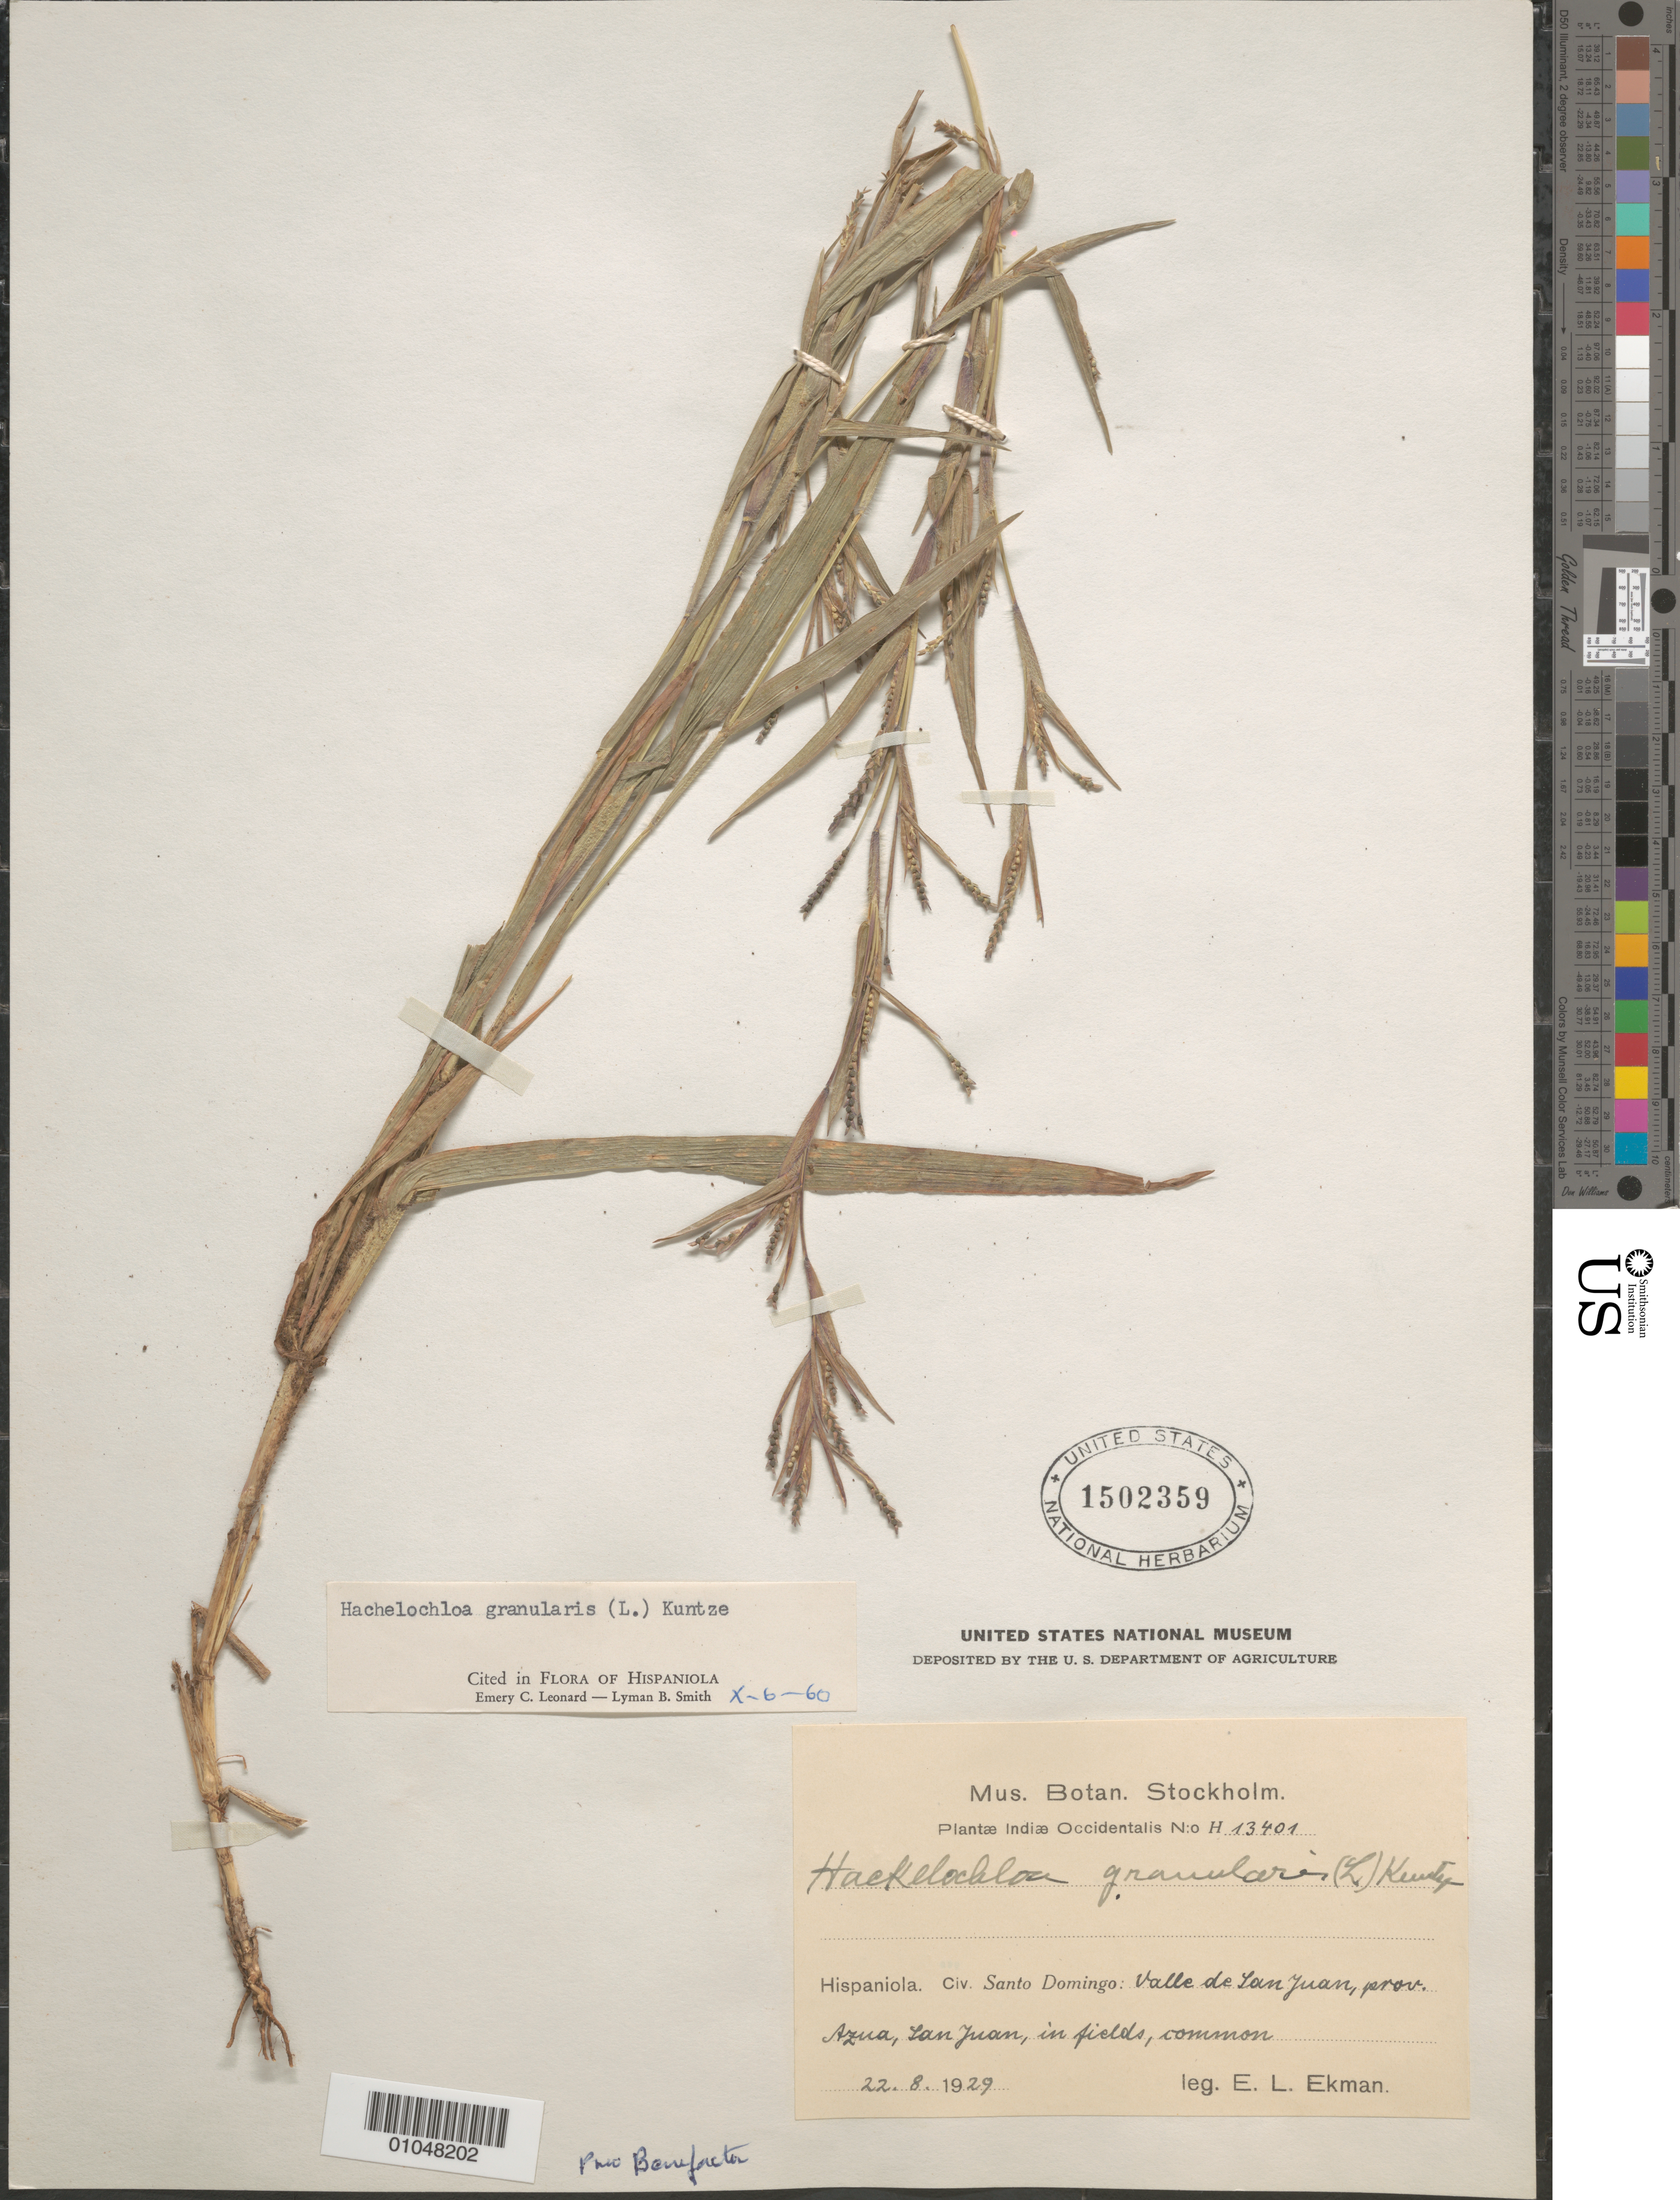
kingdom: Plantae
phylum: Tracheophyta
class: Liliopsida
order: Poales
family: Poaceae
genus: Hackelochloa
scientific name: Hackelochloa granularis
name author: (L.) Kuntze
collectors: E. L. Ekman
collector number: H 13401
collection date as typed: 22 Aug 1929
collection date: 1929-08-22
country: Dominican Republic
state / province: Azua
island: Hispaniola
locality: Valle de San Juan,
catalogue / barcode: US 1502359